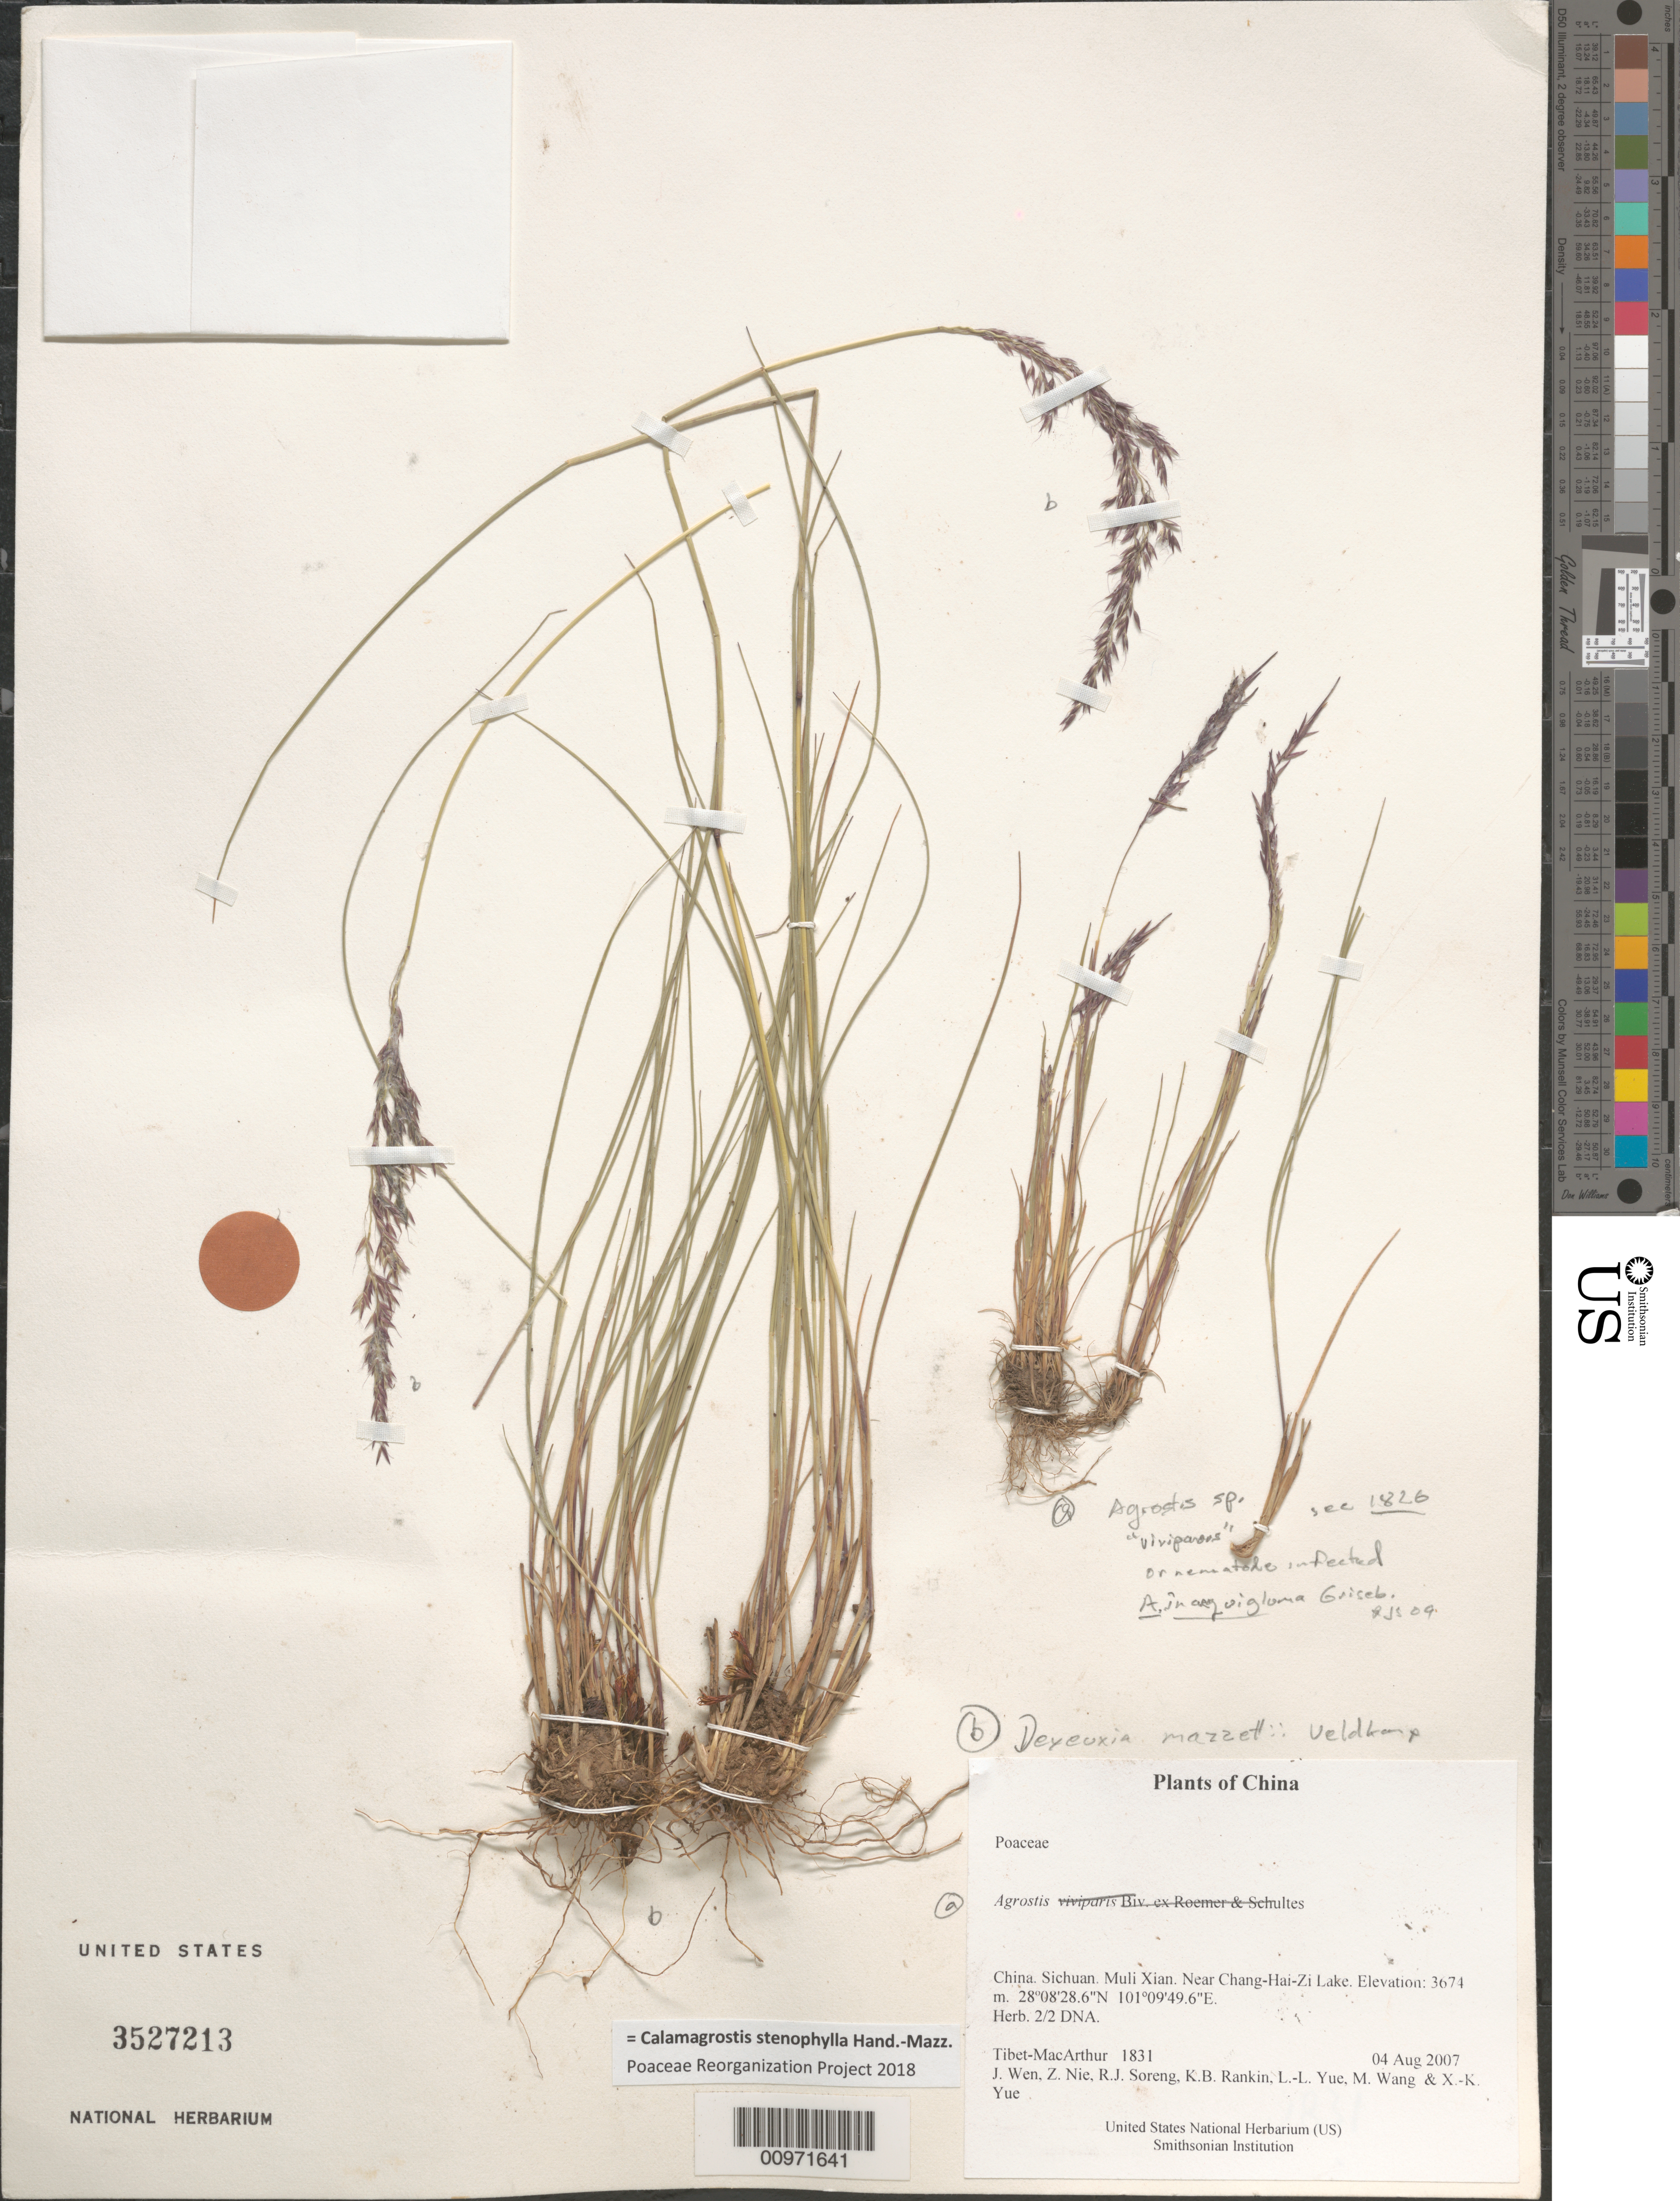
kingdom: Plantae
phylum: Tracheophyta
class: Liliopsida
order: Poales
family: Poaceae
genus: Calamagrostis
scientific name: Calamagrostis stenophylla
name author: Hand.-Mazz.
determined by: Poaceae Reorganization Project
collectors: Tibet-MacArthur, J. Wen, Z. Nie, R. J. Soreng, K. Rankin, L. Yue, M. Wang & X. Yue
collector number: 1831a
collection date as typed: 04 Aug 2007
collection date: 2007-08-04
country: China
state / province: Sichuan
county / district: Muli Xian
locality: Near Chang-Hai-Zi Lake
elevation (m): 3674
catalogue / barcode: US 3527213